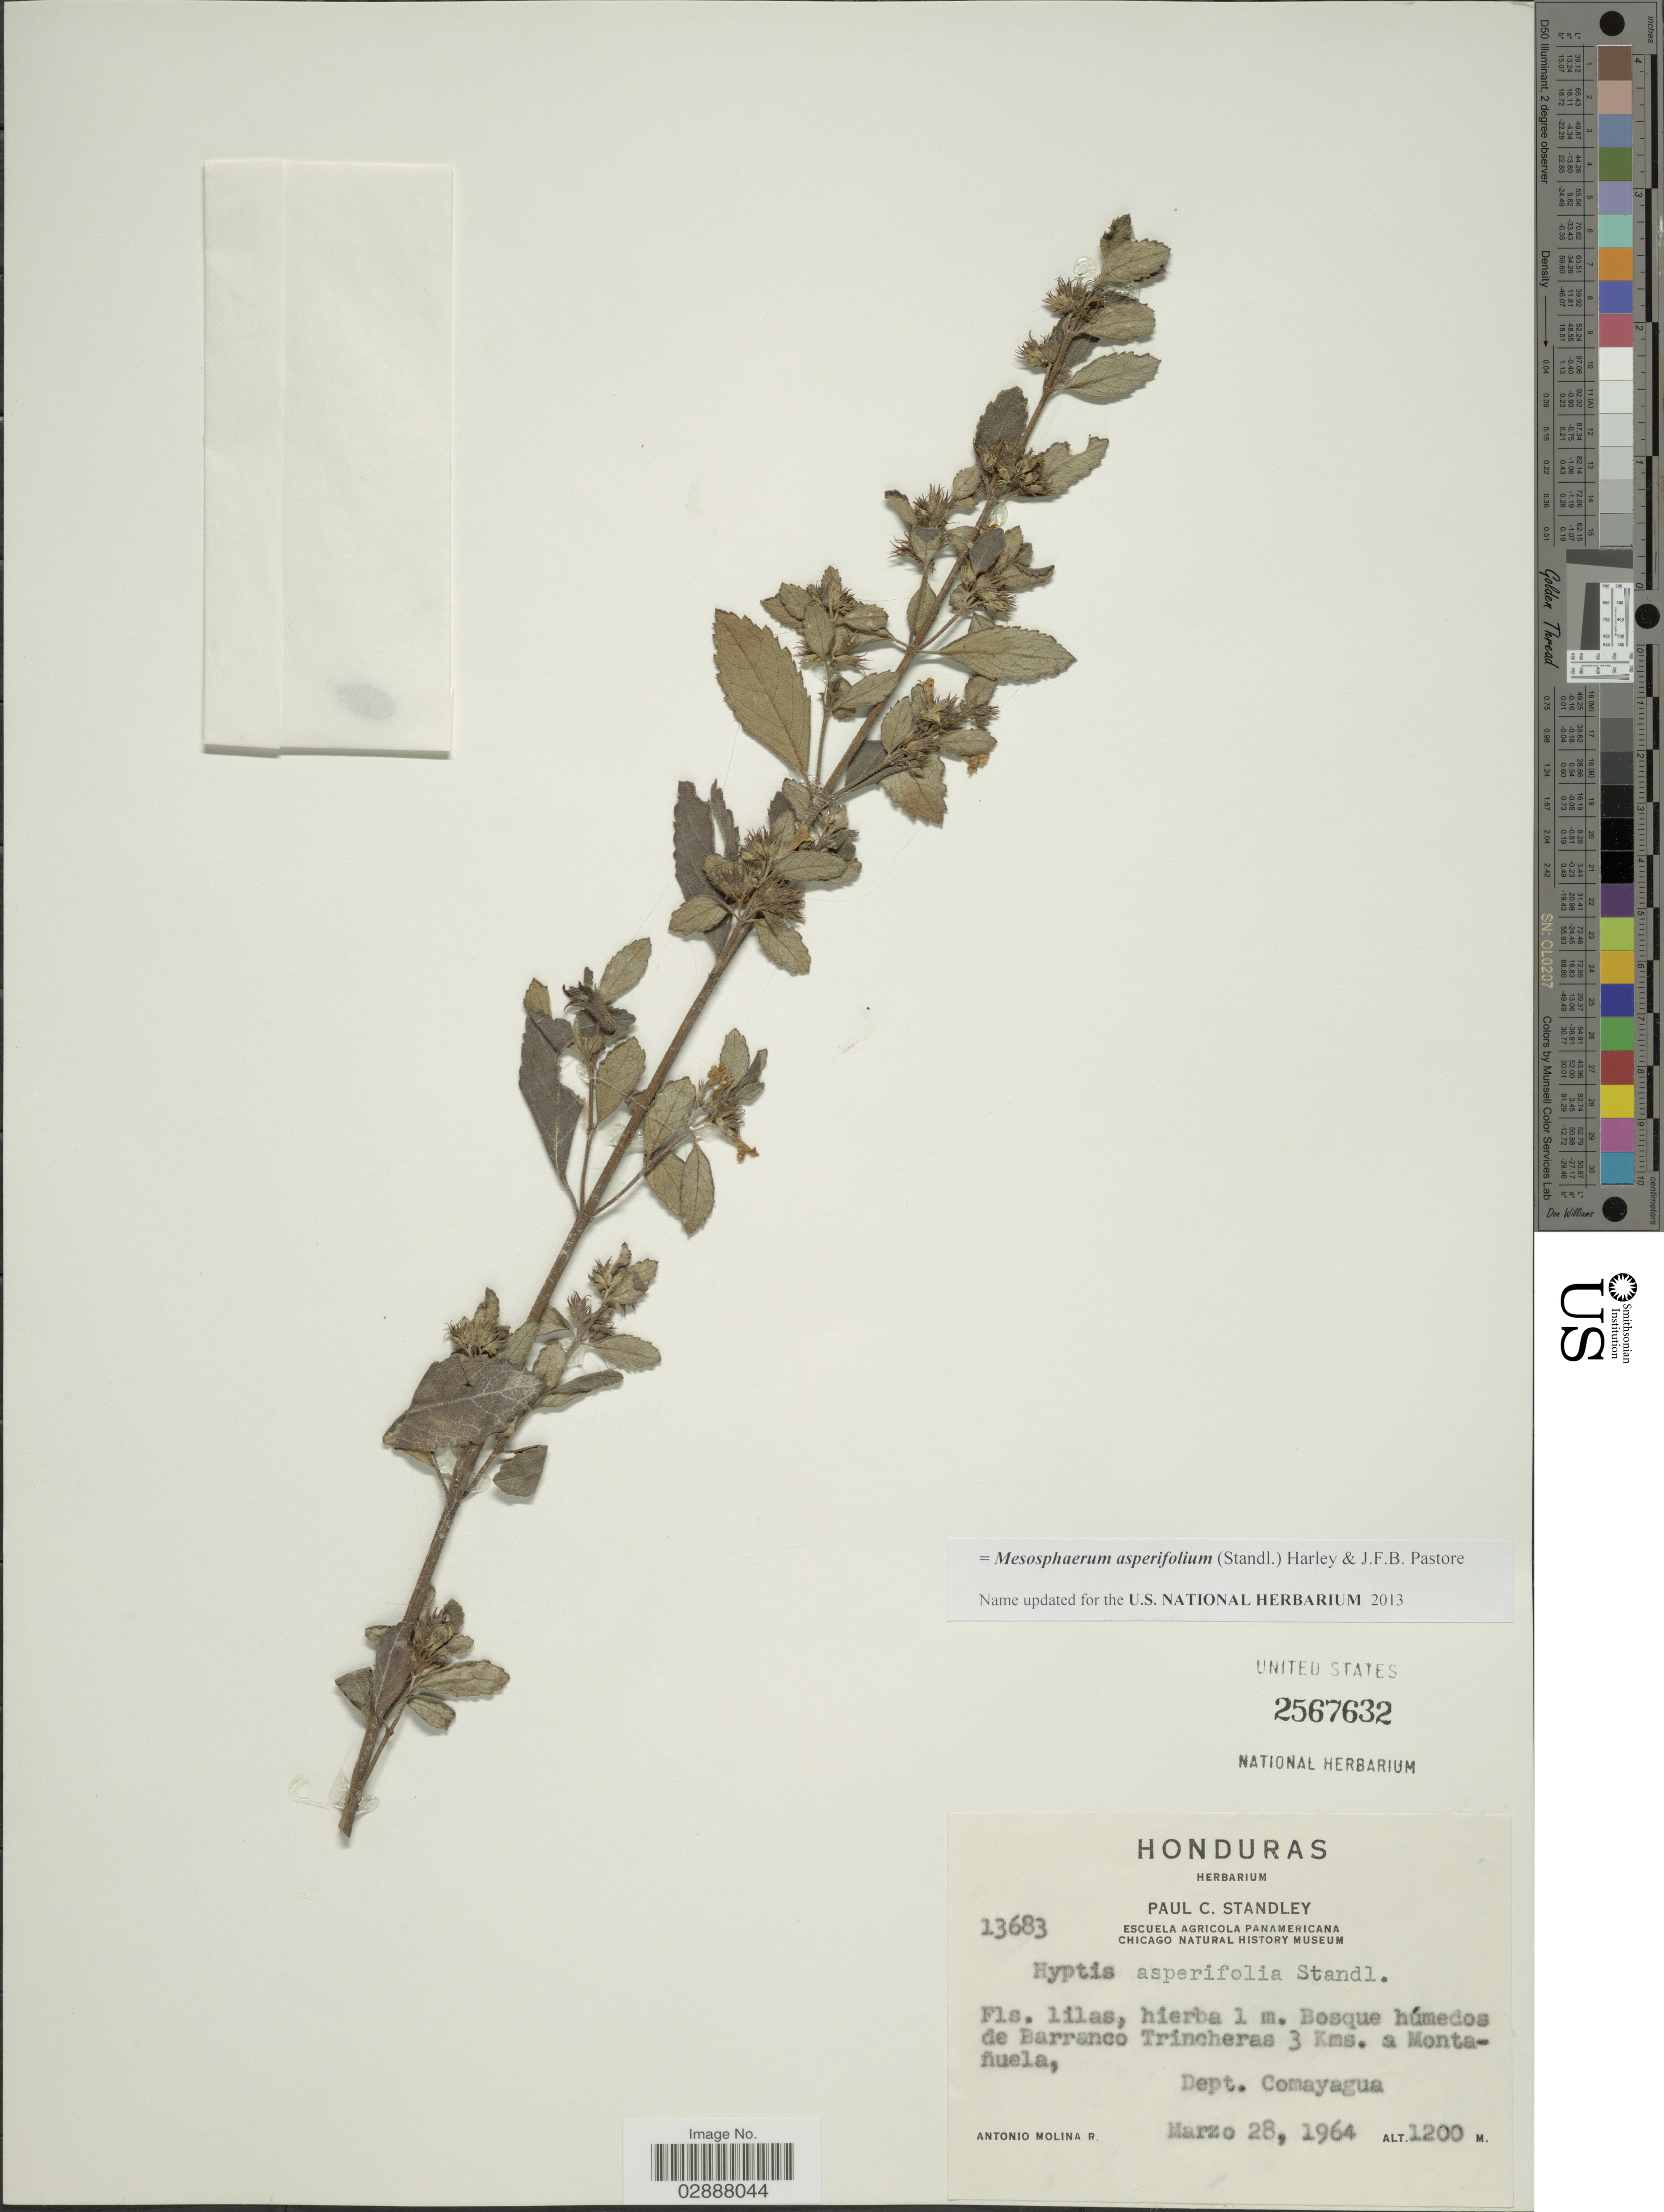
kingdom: Plantae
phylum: Tracheophyta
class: Magnoliopsida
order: Lamiales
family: Lamiaceae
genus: Mesosphaerum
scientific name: Mesosphaerum asperifolium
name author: (Standl.) Harley & J.F.B. Pastore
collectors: A. Molina R.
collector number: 13683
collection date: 1964-03-28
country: Honduras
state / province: Comayagua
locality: Trincheras 3 Kms. a Montafiuela, Dept. Comayagua.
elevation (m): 1200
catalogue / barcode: US 2567632